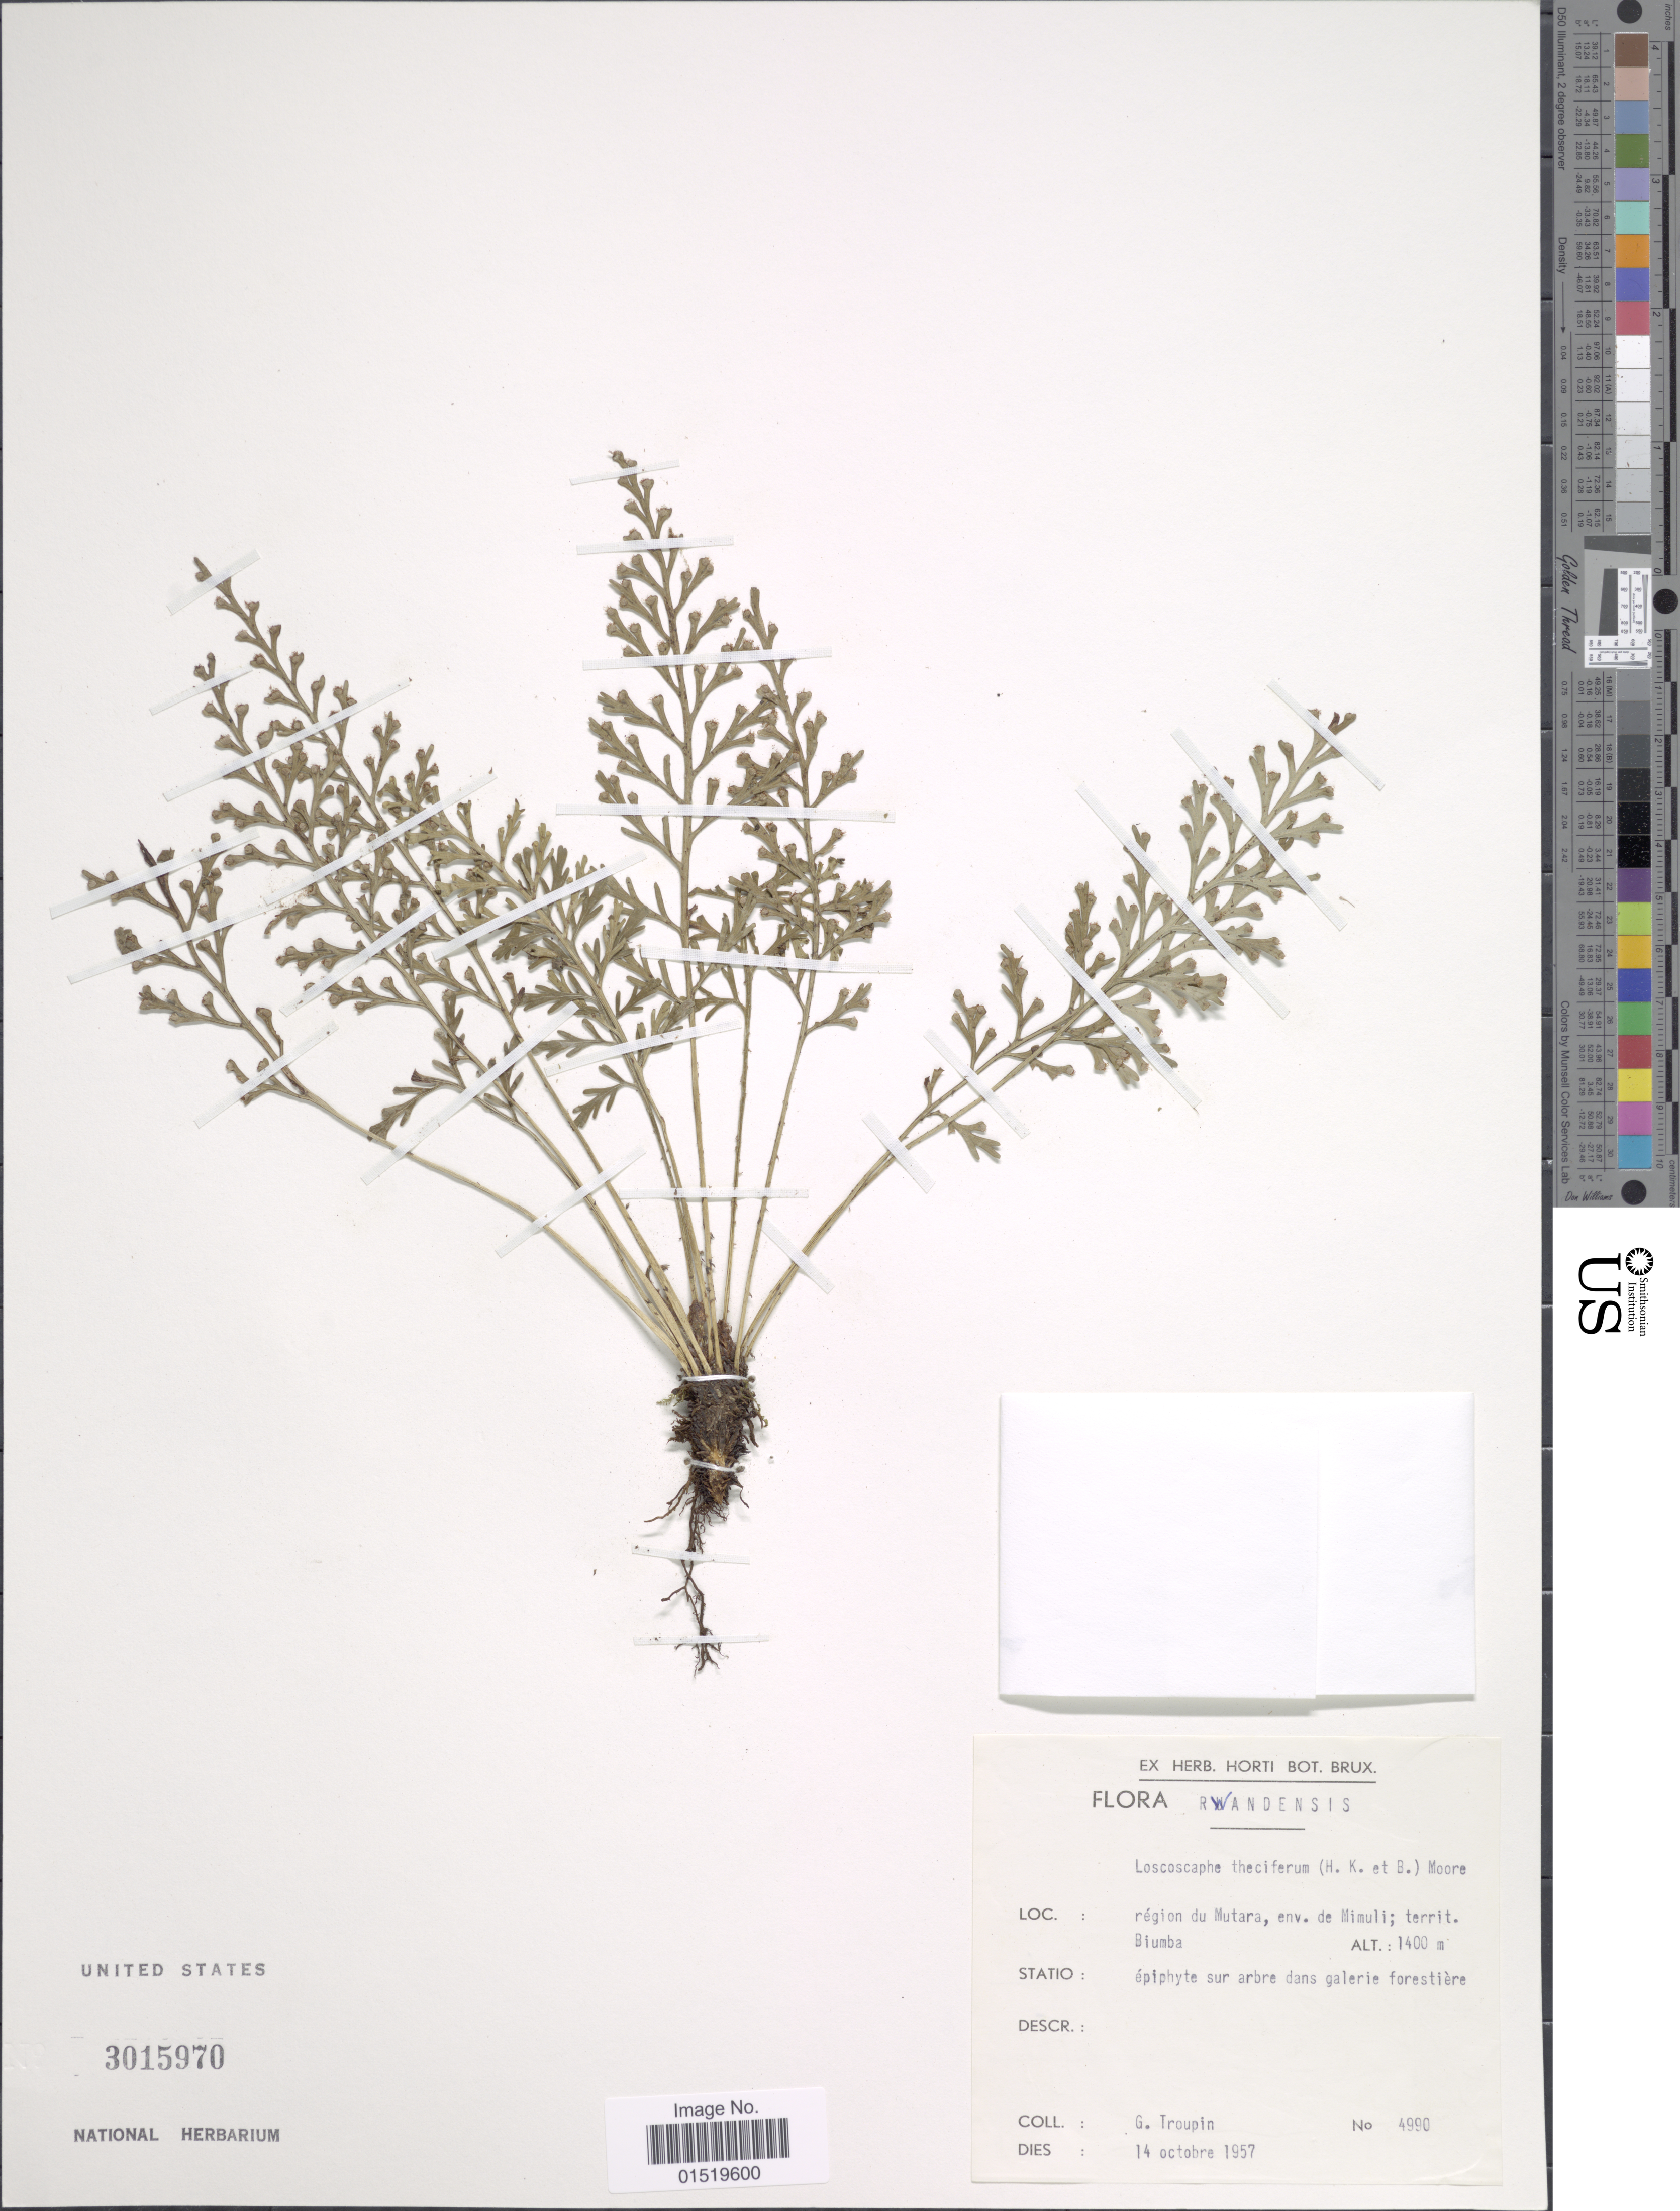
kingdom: Plantae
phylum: Tracheophyta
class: Polypodiopsida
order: Polypodiales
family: Aspleniaceae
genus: Asplenium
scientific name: Asplenium theciferum var. concinnum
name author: (Schrad.) Schelpe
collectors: G. Troupin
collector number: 4990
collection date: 1957-10-14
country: Rwanda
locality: Région du Mutara, env de Mimuli; territ Biumba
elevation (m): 1400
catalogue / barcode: US 3015970